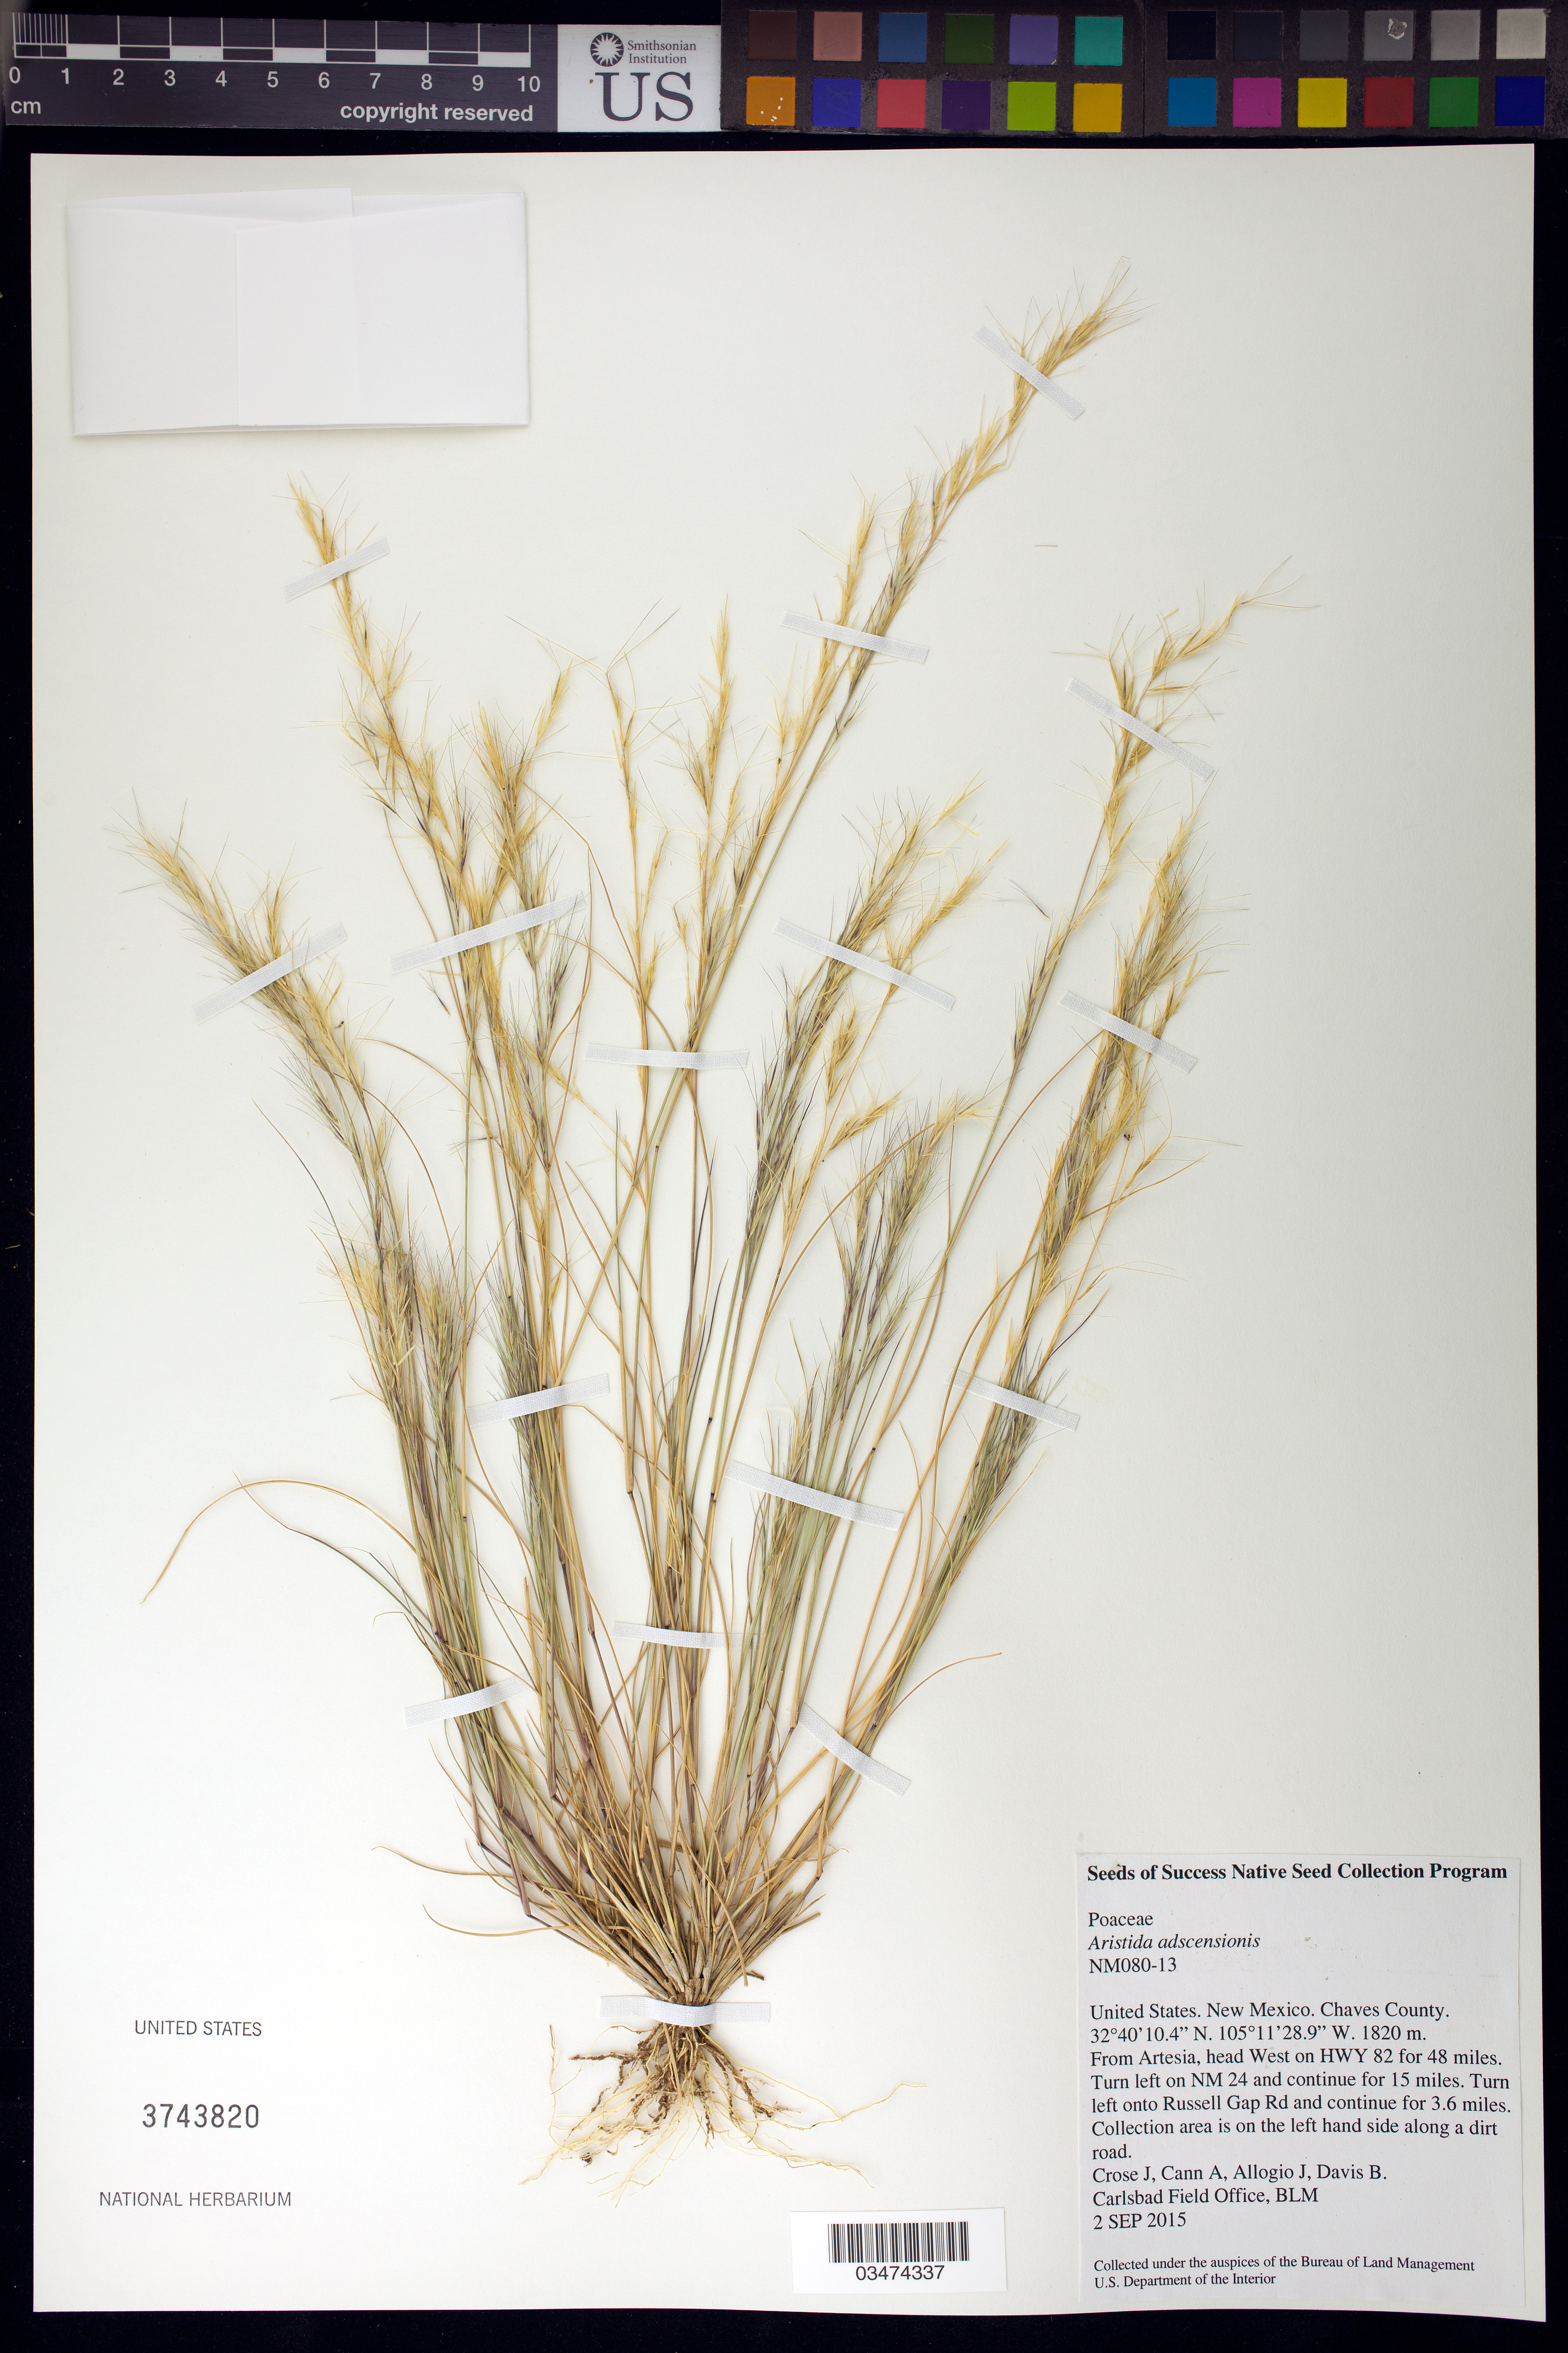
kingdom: Plantae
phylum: Tracheophyta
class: Liliopsida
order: Poales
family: Poaceae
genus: Aristida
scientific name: Aristida adscensionis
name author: L.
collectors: J. Crose, B. Davis, J. Allogio & A. Cann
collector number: NM080-13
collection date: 2015-09-02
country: United States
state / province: New Mexico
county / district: Chaves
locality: From Artesia 48 mi. W on Hwy 82, turn left on NM 24 for 15 mi. and left onto Russell Gap Rd. for 3.6 mi.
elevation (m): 1820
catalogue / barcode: US 3743820